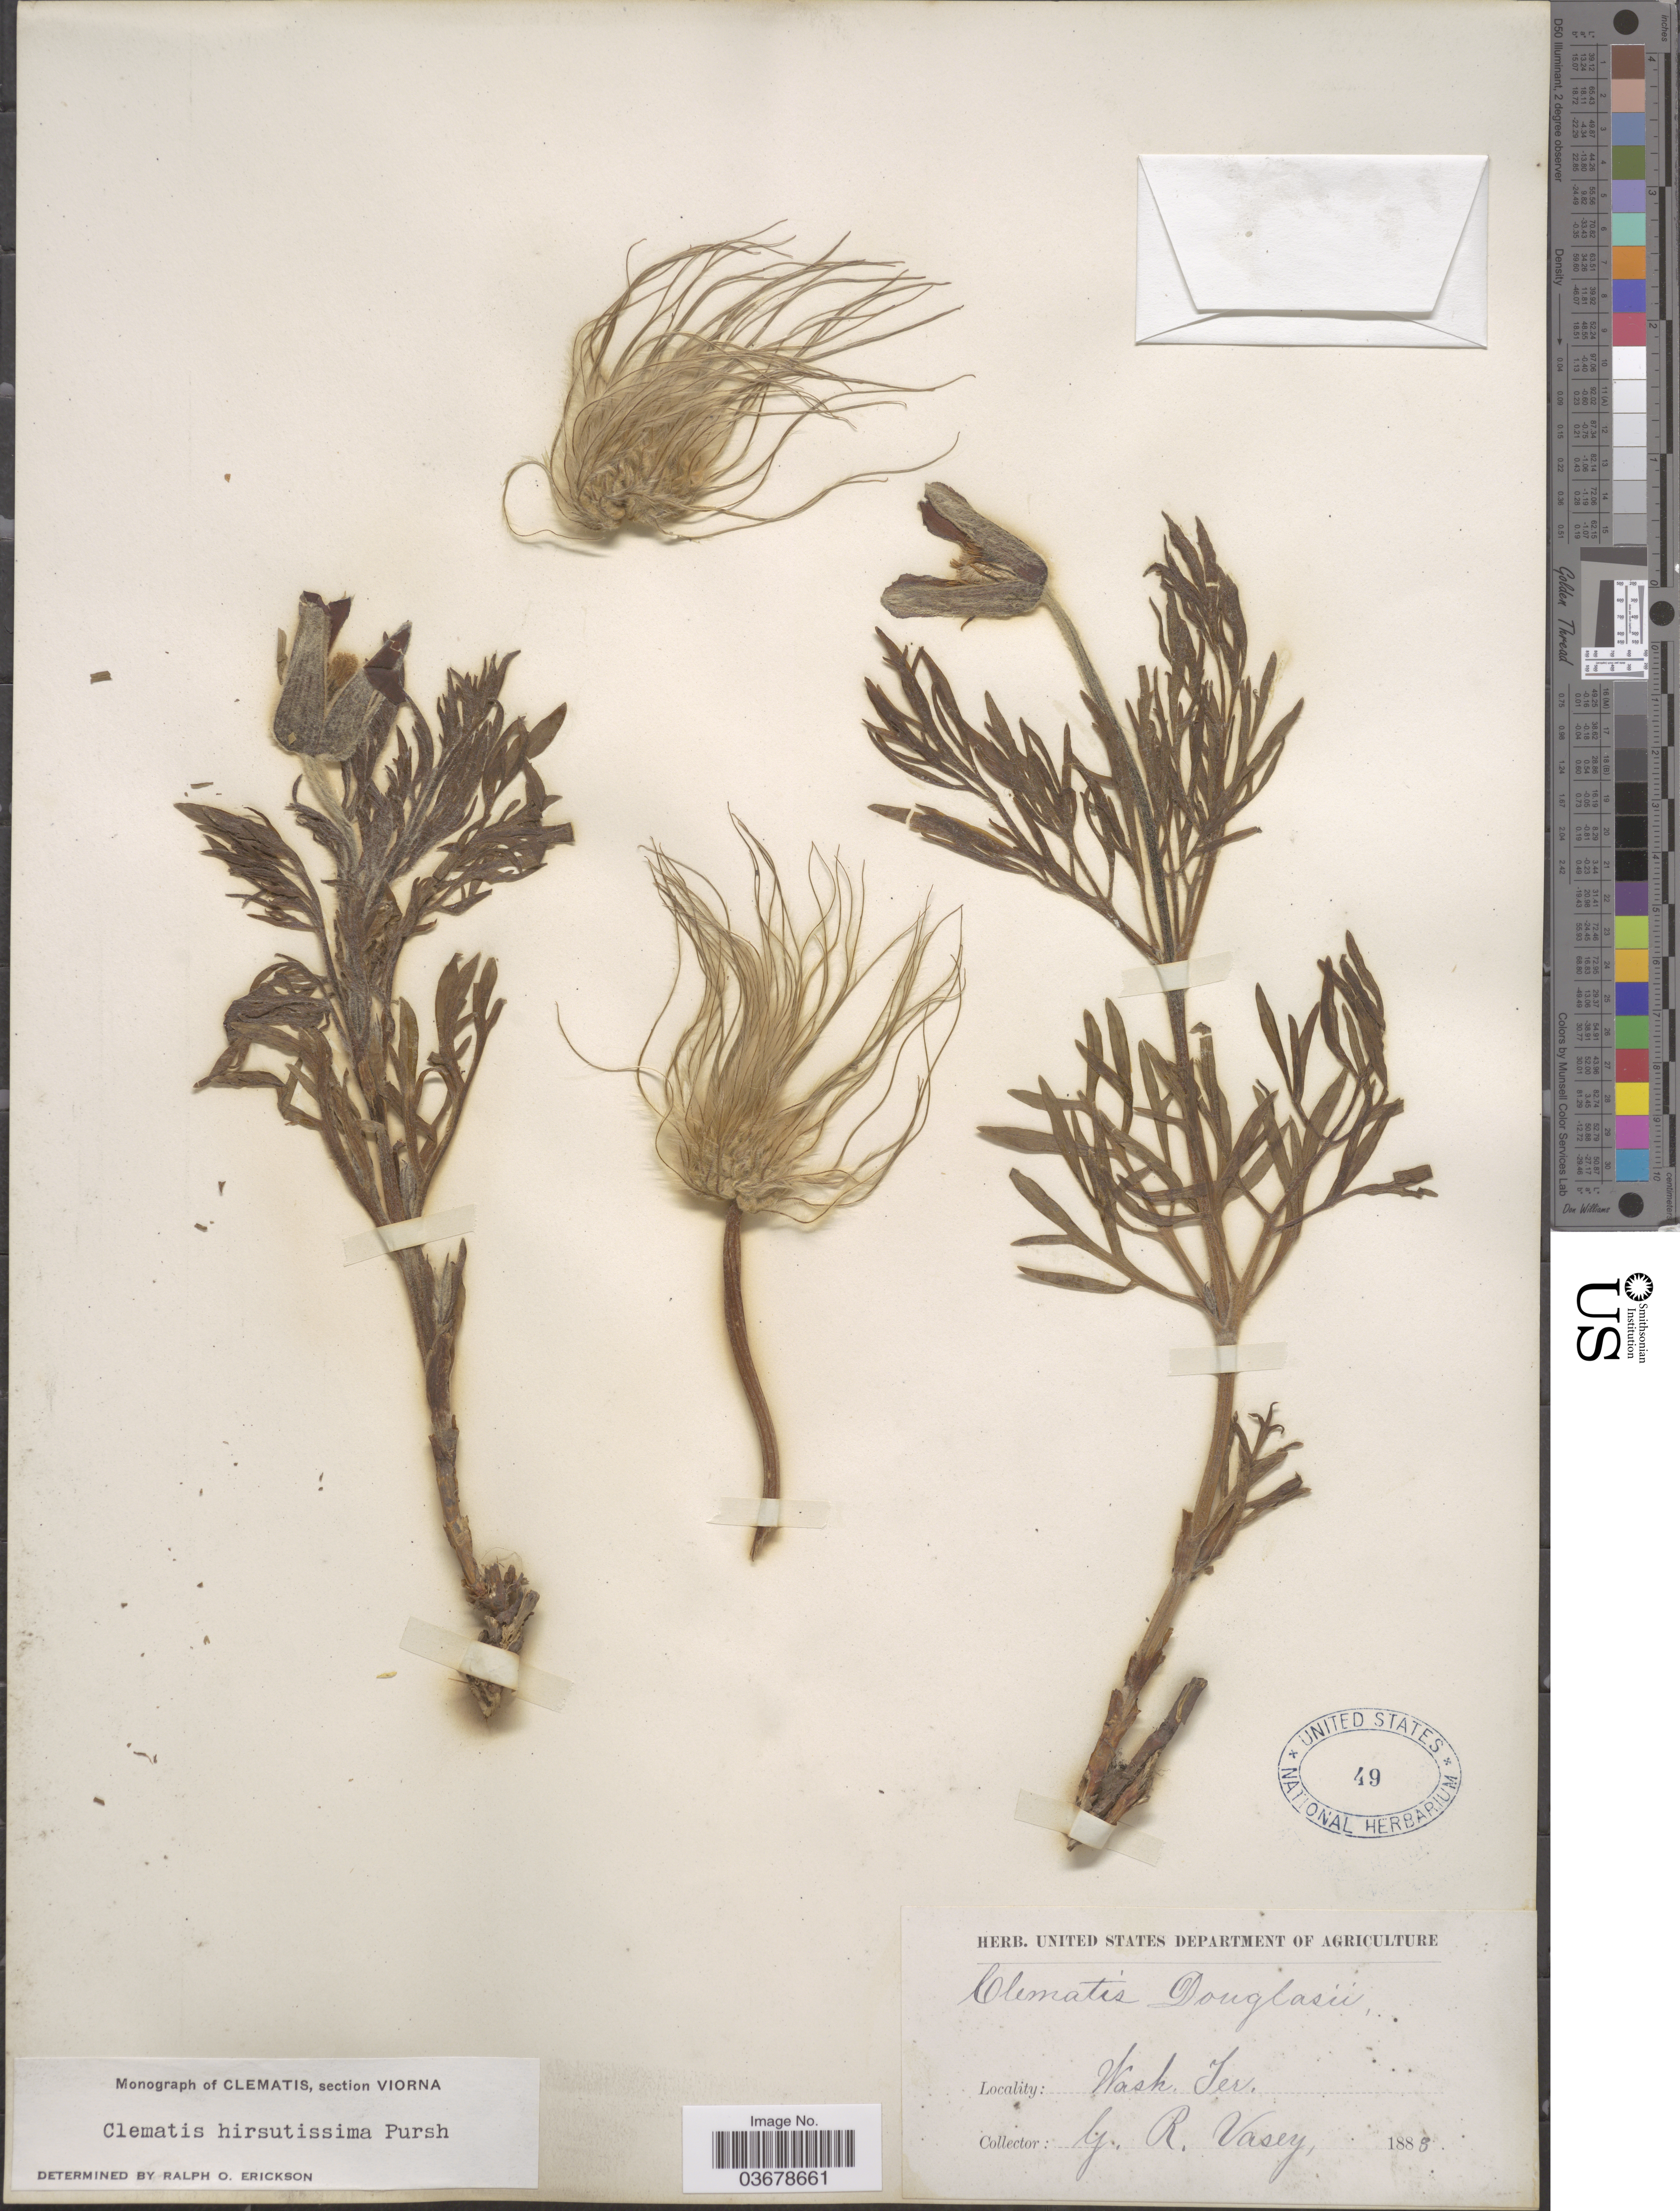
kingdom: Plantae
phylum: Tracheophyta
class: Magnoliopsida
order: Ranunculales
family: Ranunculaceae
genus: Clematis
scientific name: Clematis viorna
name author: L.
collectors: G. R. Vasey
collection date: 1888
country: United States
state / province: Washington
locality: Wash. Ter.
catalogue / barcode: US 49